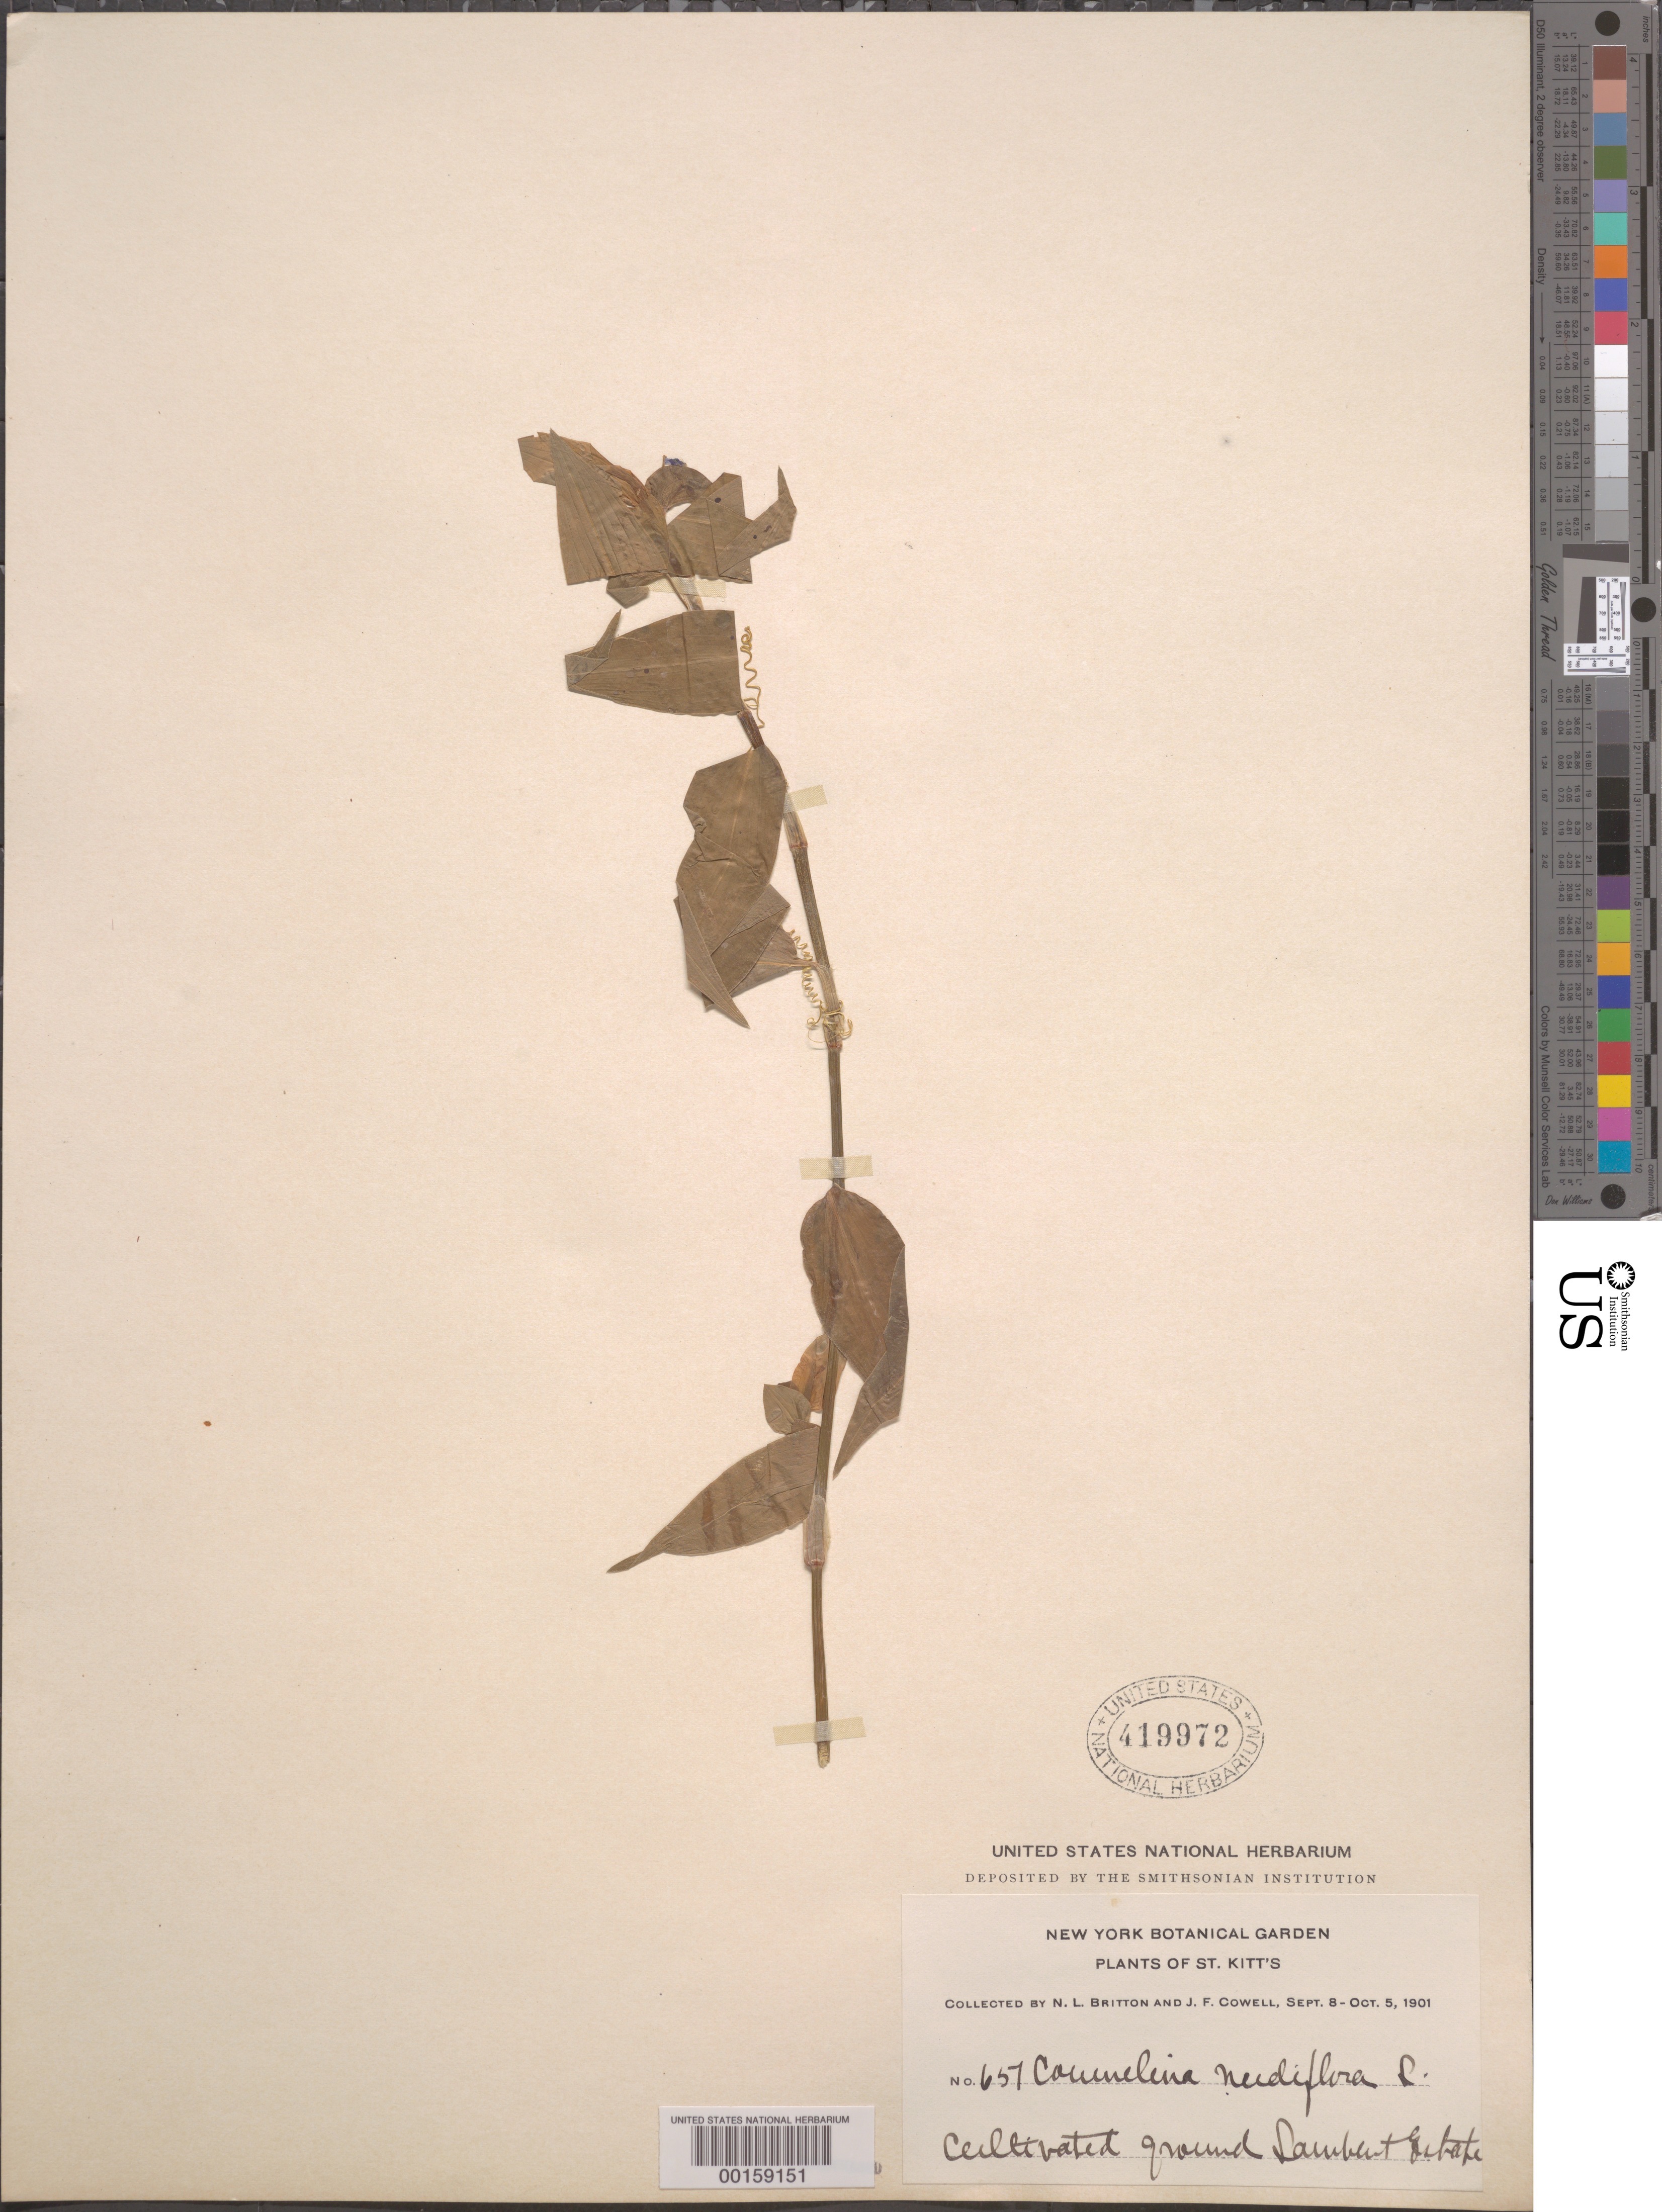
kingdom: Plantae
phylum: Tracheophyta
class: Liliopsida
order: Commelinales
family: Commelinaceae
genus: Commelina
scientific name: Commelina diffusa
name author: Burm. f.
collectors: N. Britton & J. F. Cowell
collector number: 657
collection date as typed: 08 Sep 1901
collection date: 1901-09-08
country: St. Christopher-Nevis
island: St. Christopher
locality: Lambert estate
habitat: Cultivated soil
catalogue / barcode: US 419972